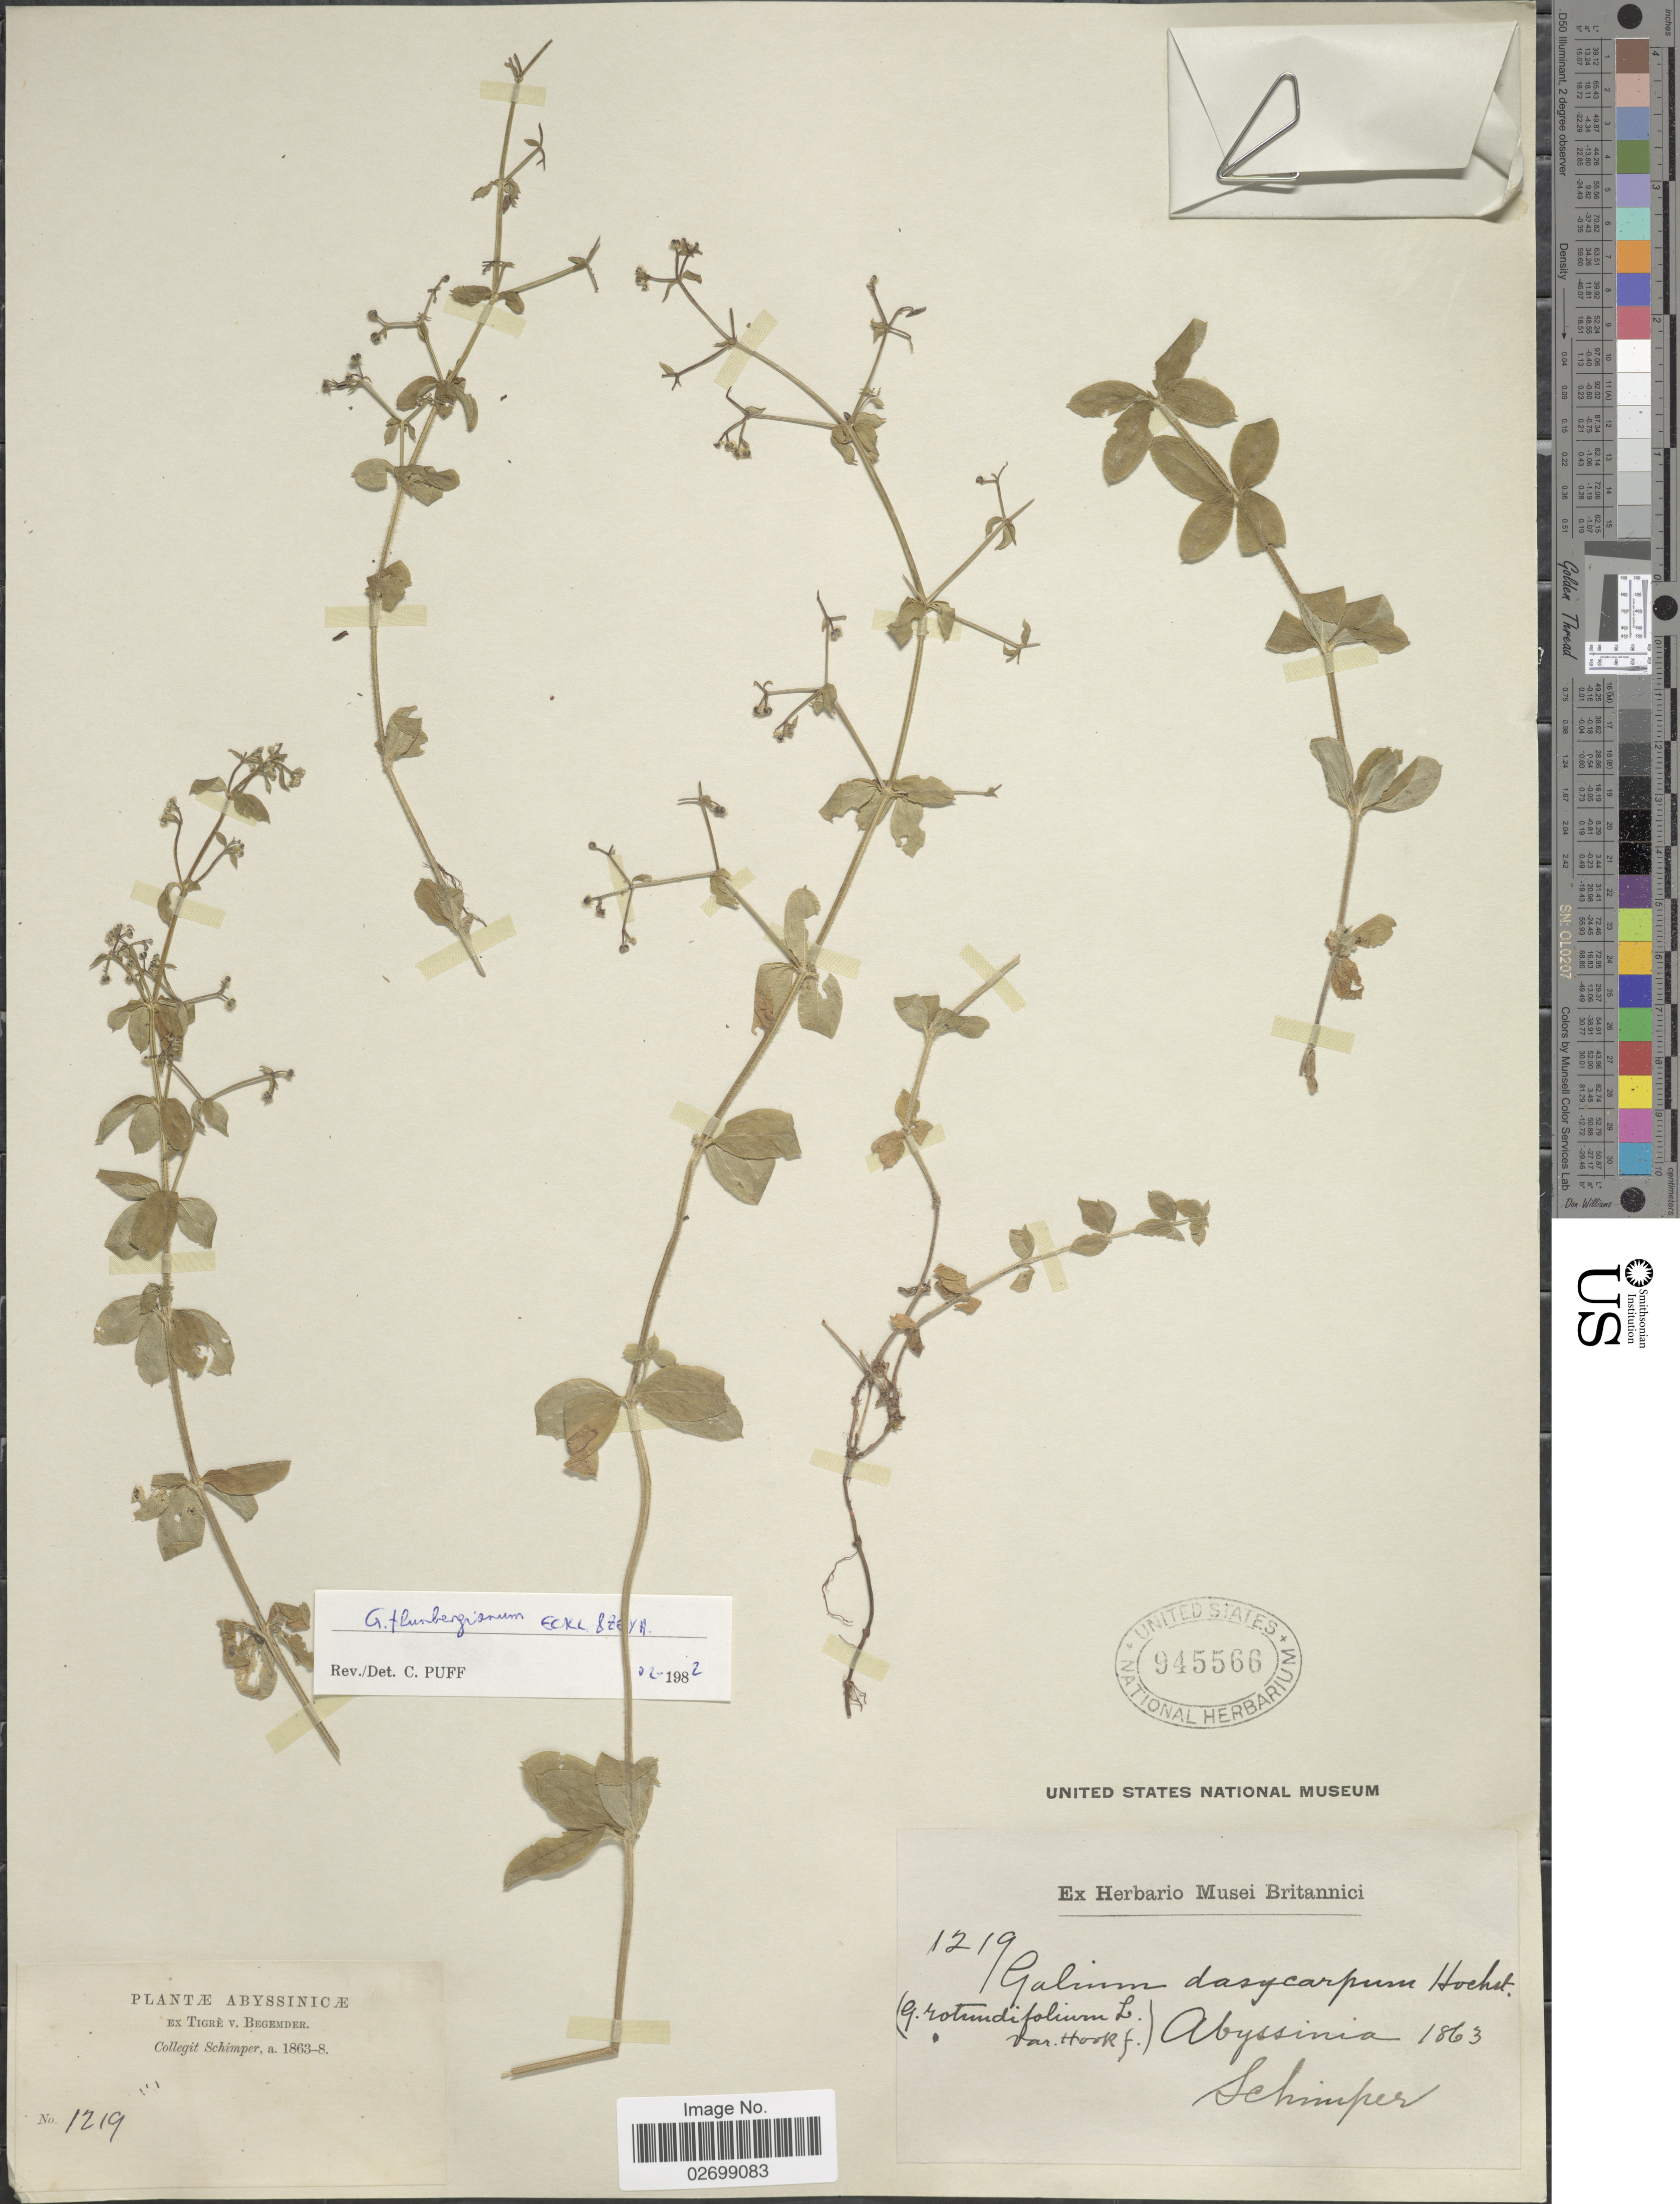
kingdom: Plantae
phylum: Tracheophyta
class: Magnoliopsida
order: Gentianales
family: Rubiaceae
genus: Galium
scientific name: Galium thunbergianum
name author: Eckl. & Zeyh.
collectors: -. Schimper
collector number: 1219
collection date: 1863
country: Ethiopia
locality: Abyssinia, Tigre v. Begemder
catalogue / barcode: US 945566